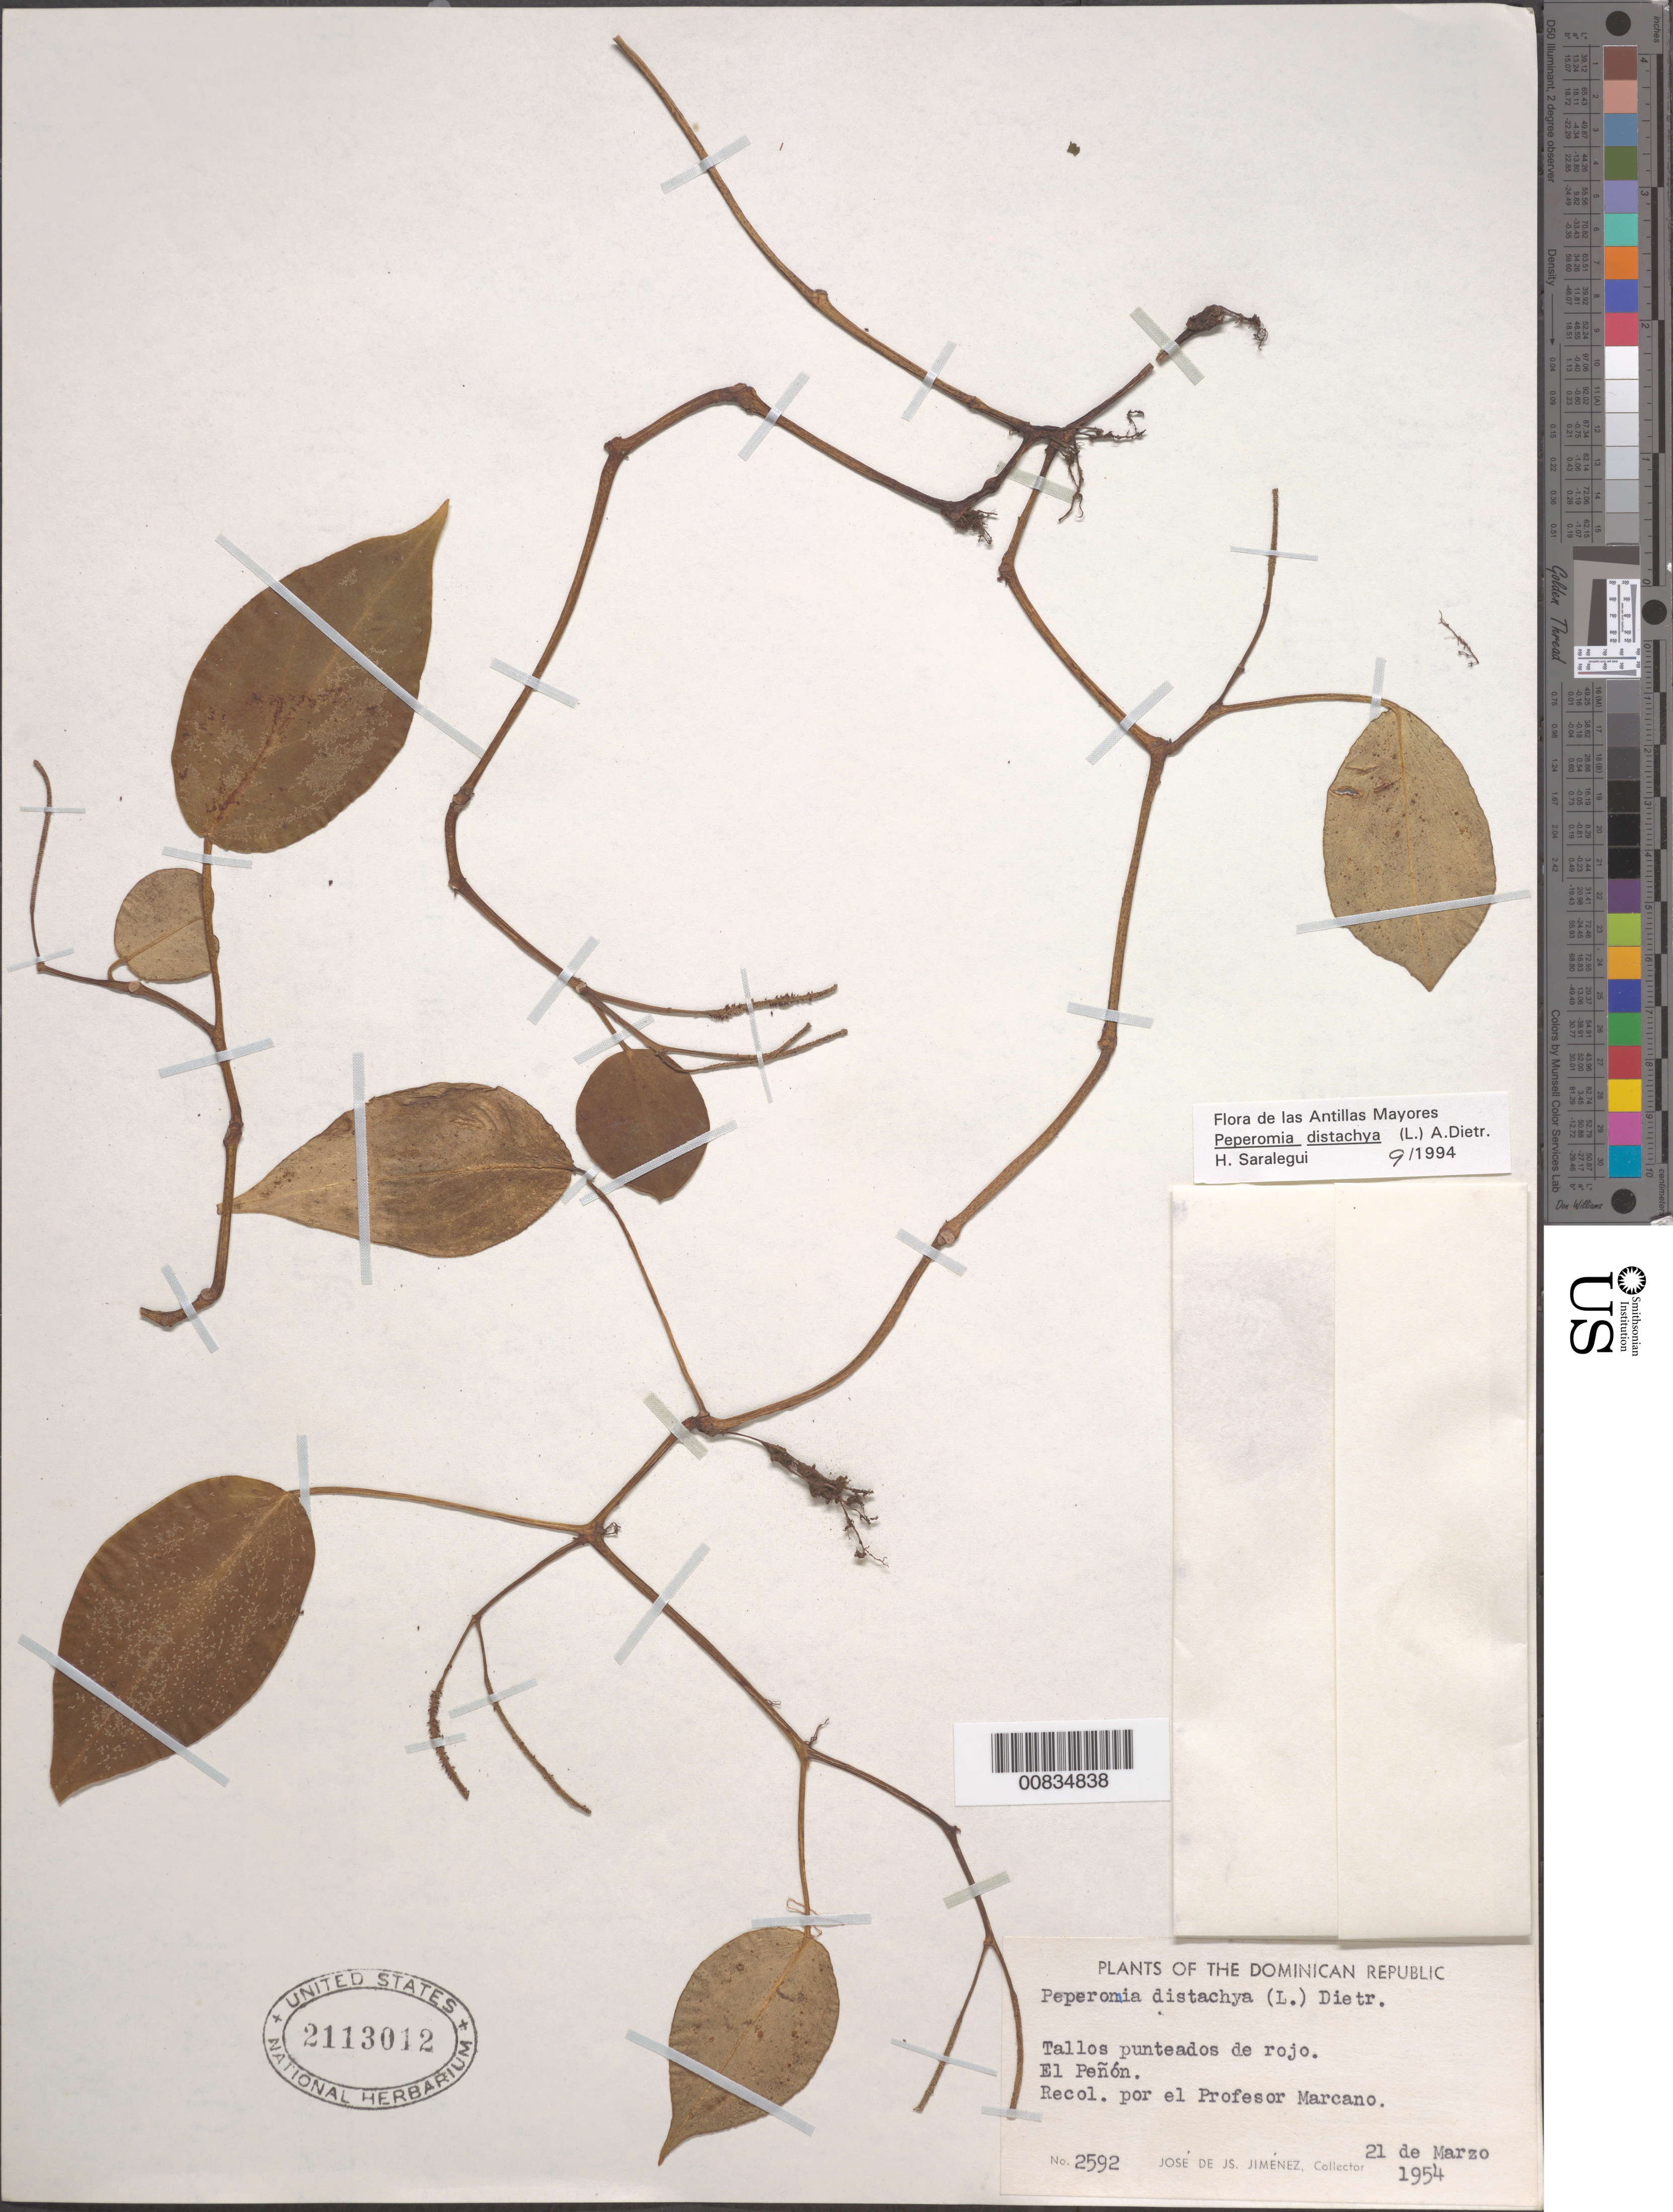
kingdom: Plantae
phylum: Tracheophyta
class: Magnoliopsida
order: Piperales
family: Piperaceae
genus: Peperomia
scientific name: Peperomia distachya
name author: (L.) A. Dietr.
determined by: Saralegui Boza, H., (HAJB), Jardin Botanico Nacional (Habana)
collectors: J. J. Jiménez & E. J. Marcano F.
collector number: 2592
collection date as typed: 21 Mar 1954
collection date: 1954-03-21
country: Dominican Republic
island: Hispaniola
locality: El Peñón.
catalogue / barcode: US 2113012